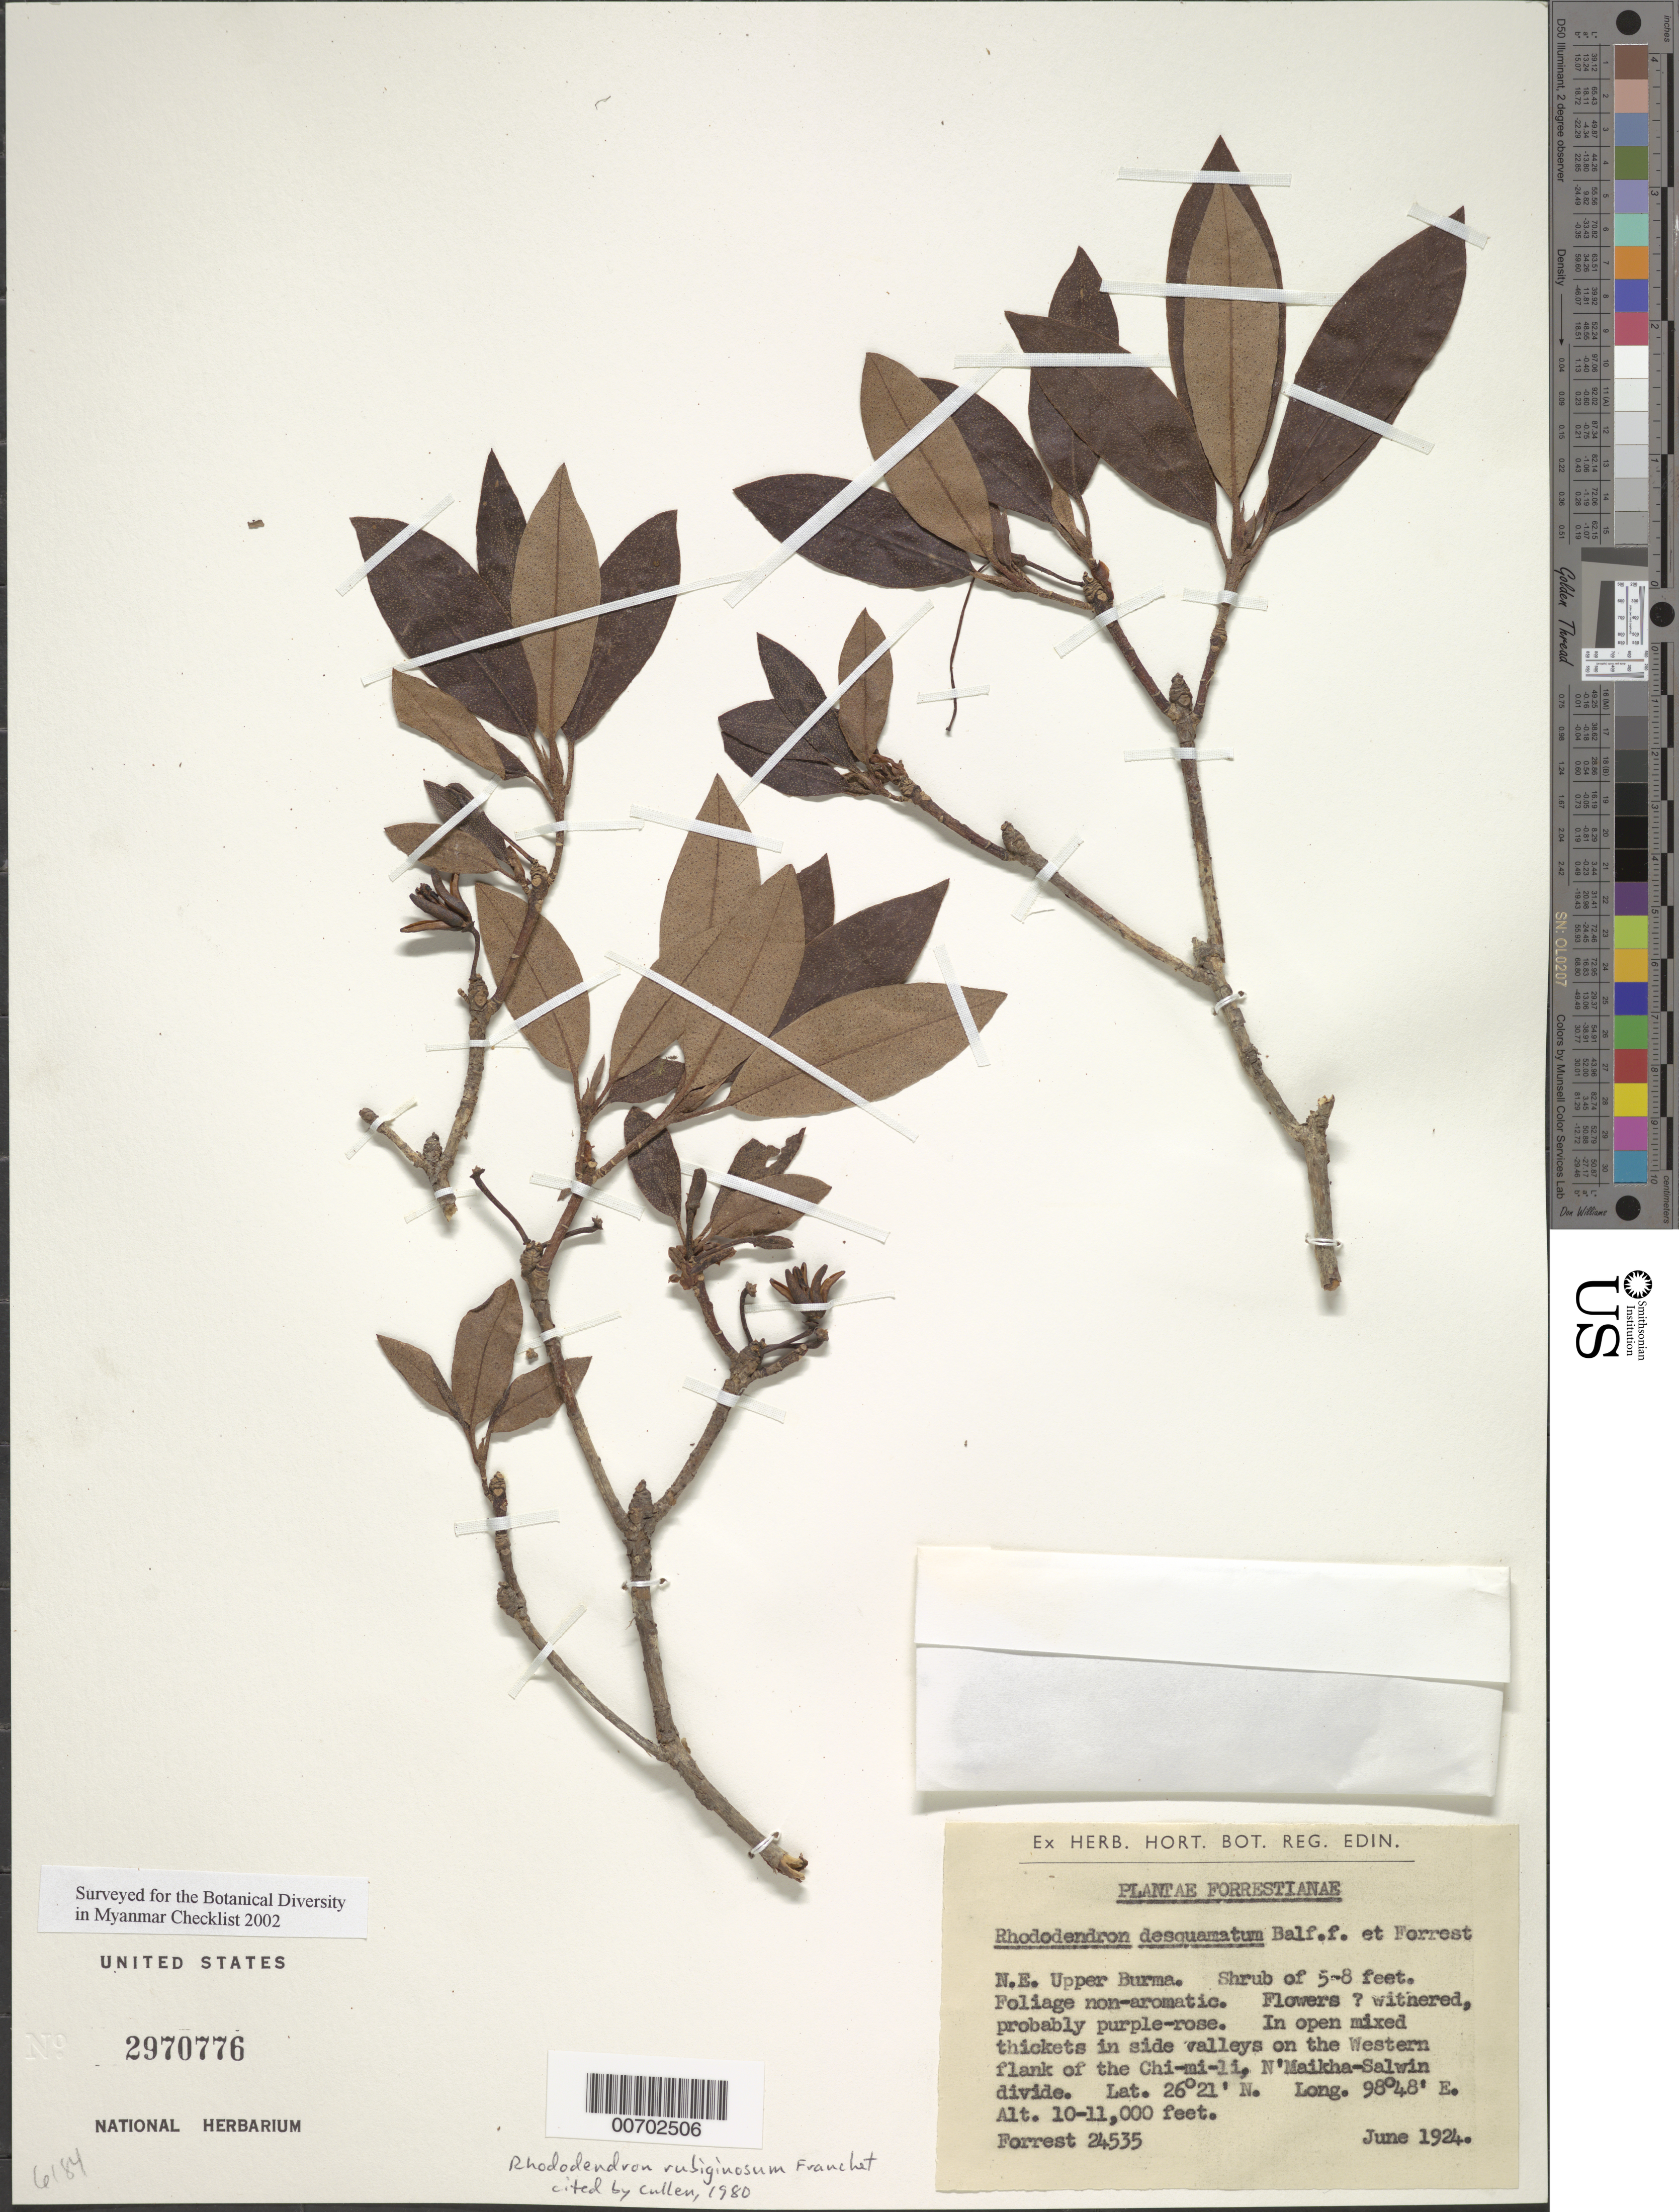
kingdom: Plantae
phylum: Tracheophyta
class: Magnoliopsida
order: Ericales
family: Ericaceae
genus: Rhododendron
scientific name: Rhododendron rubiginosum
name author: Franch.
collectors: G. Forrest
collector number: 24535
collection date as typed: Jun 1924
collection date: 1924-06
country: Myanmar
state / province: Kachin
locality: N'Maikha-Salwin Divide, W flank, N of Chimi-li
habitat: Open mixed thickets in side valleys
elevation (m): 3048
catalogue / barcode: US 2970776